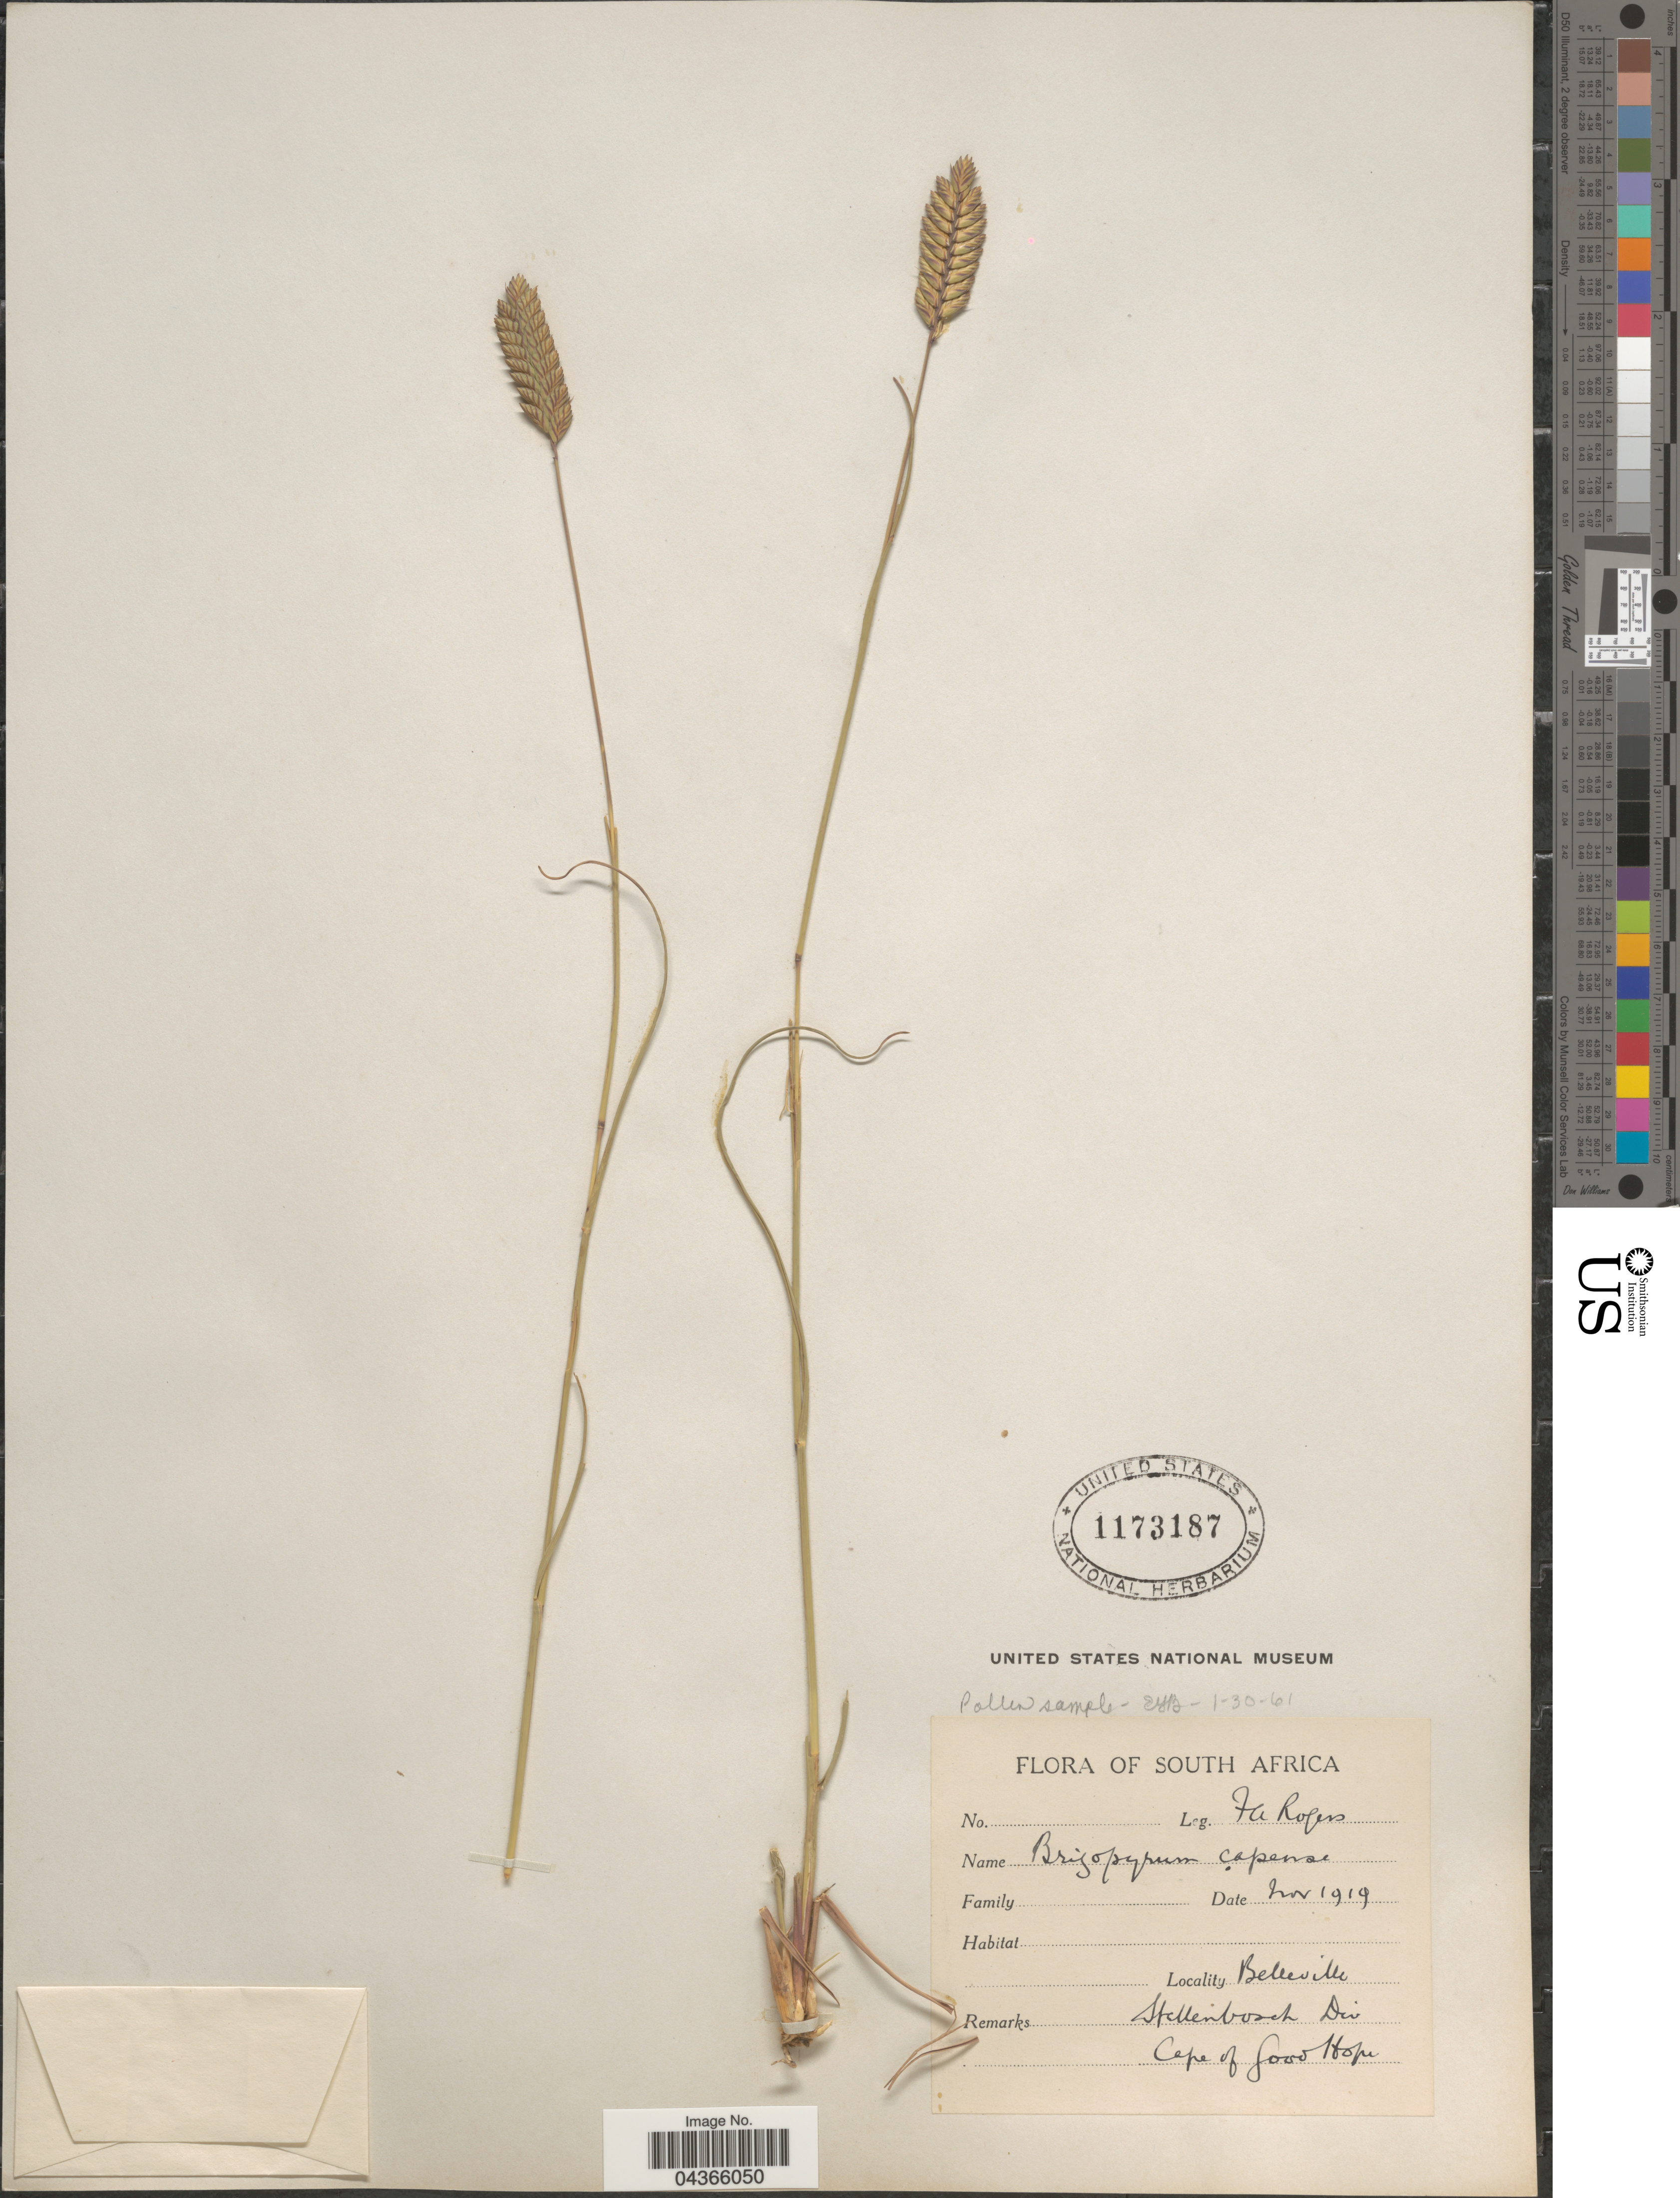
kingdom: Plantae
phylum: Tracheophyta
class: Liliopsida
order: Poales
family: Poaceae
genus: Tribolium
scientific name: Tribolium uniolae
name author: (L. f.) Renvoize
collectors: F. A. Rogers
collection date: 1919-11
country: South Africa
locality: Belleville. Stellenbosch Div. Cape of Good Hope.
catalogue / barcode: US 1173187